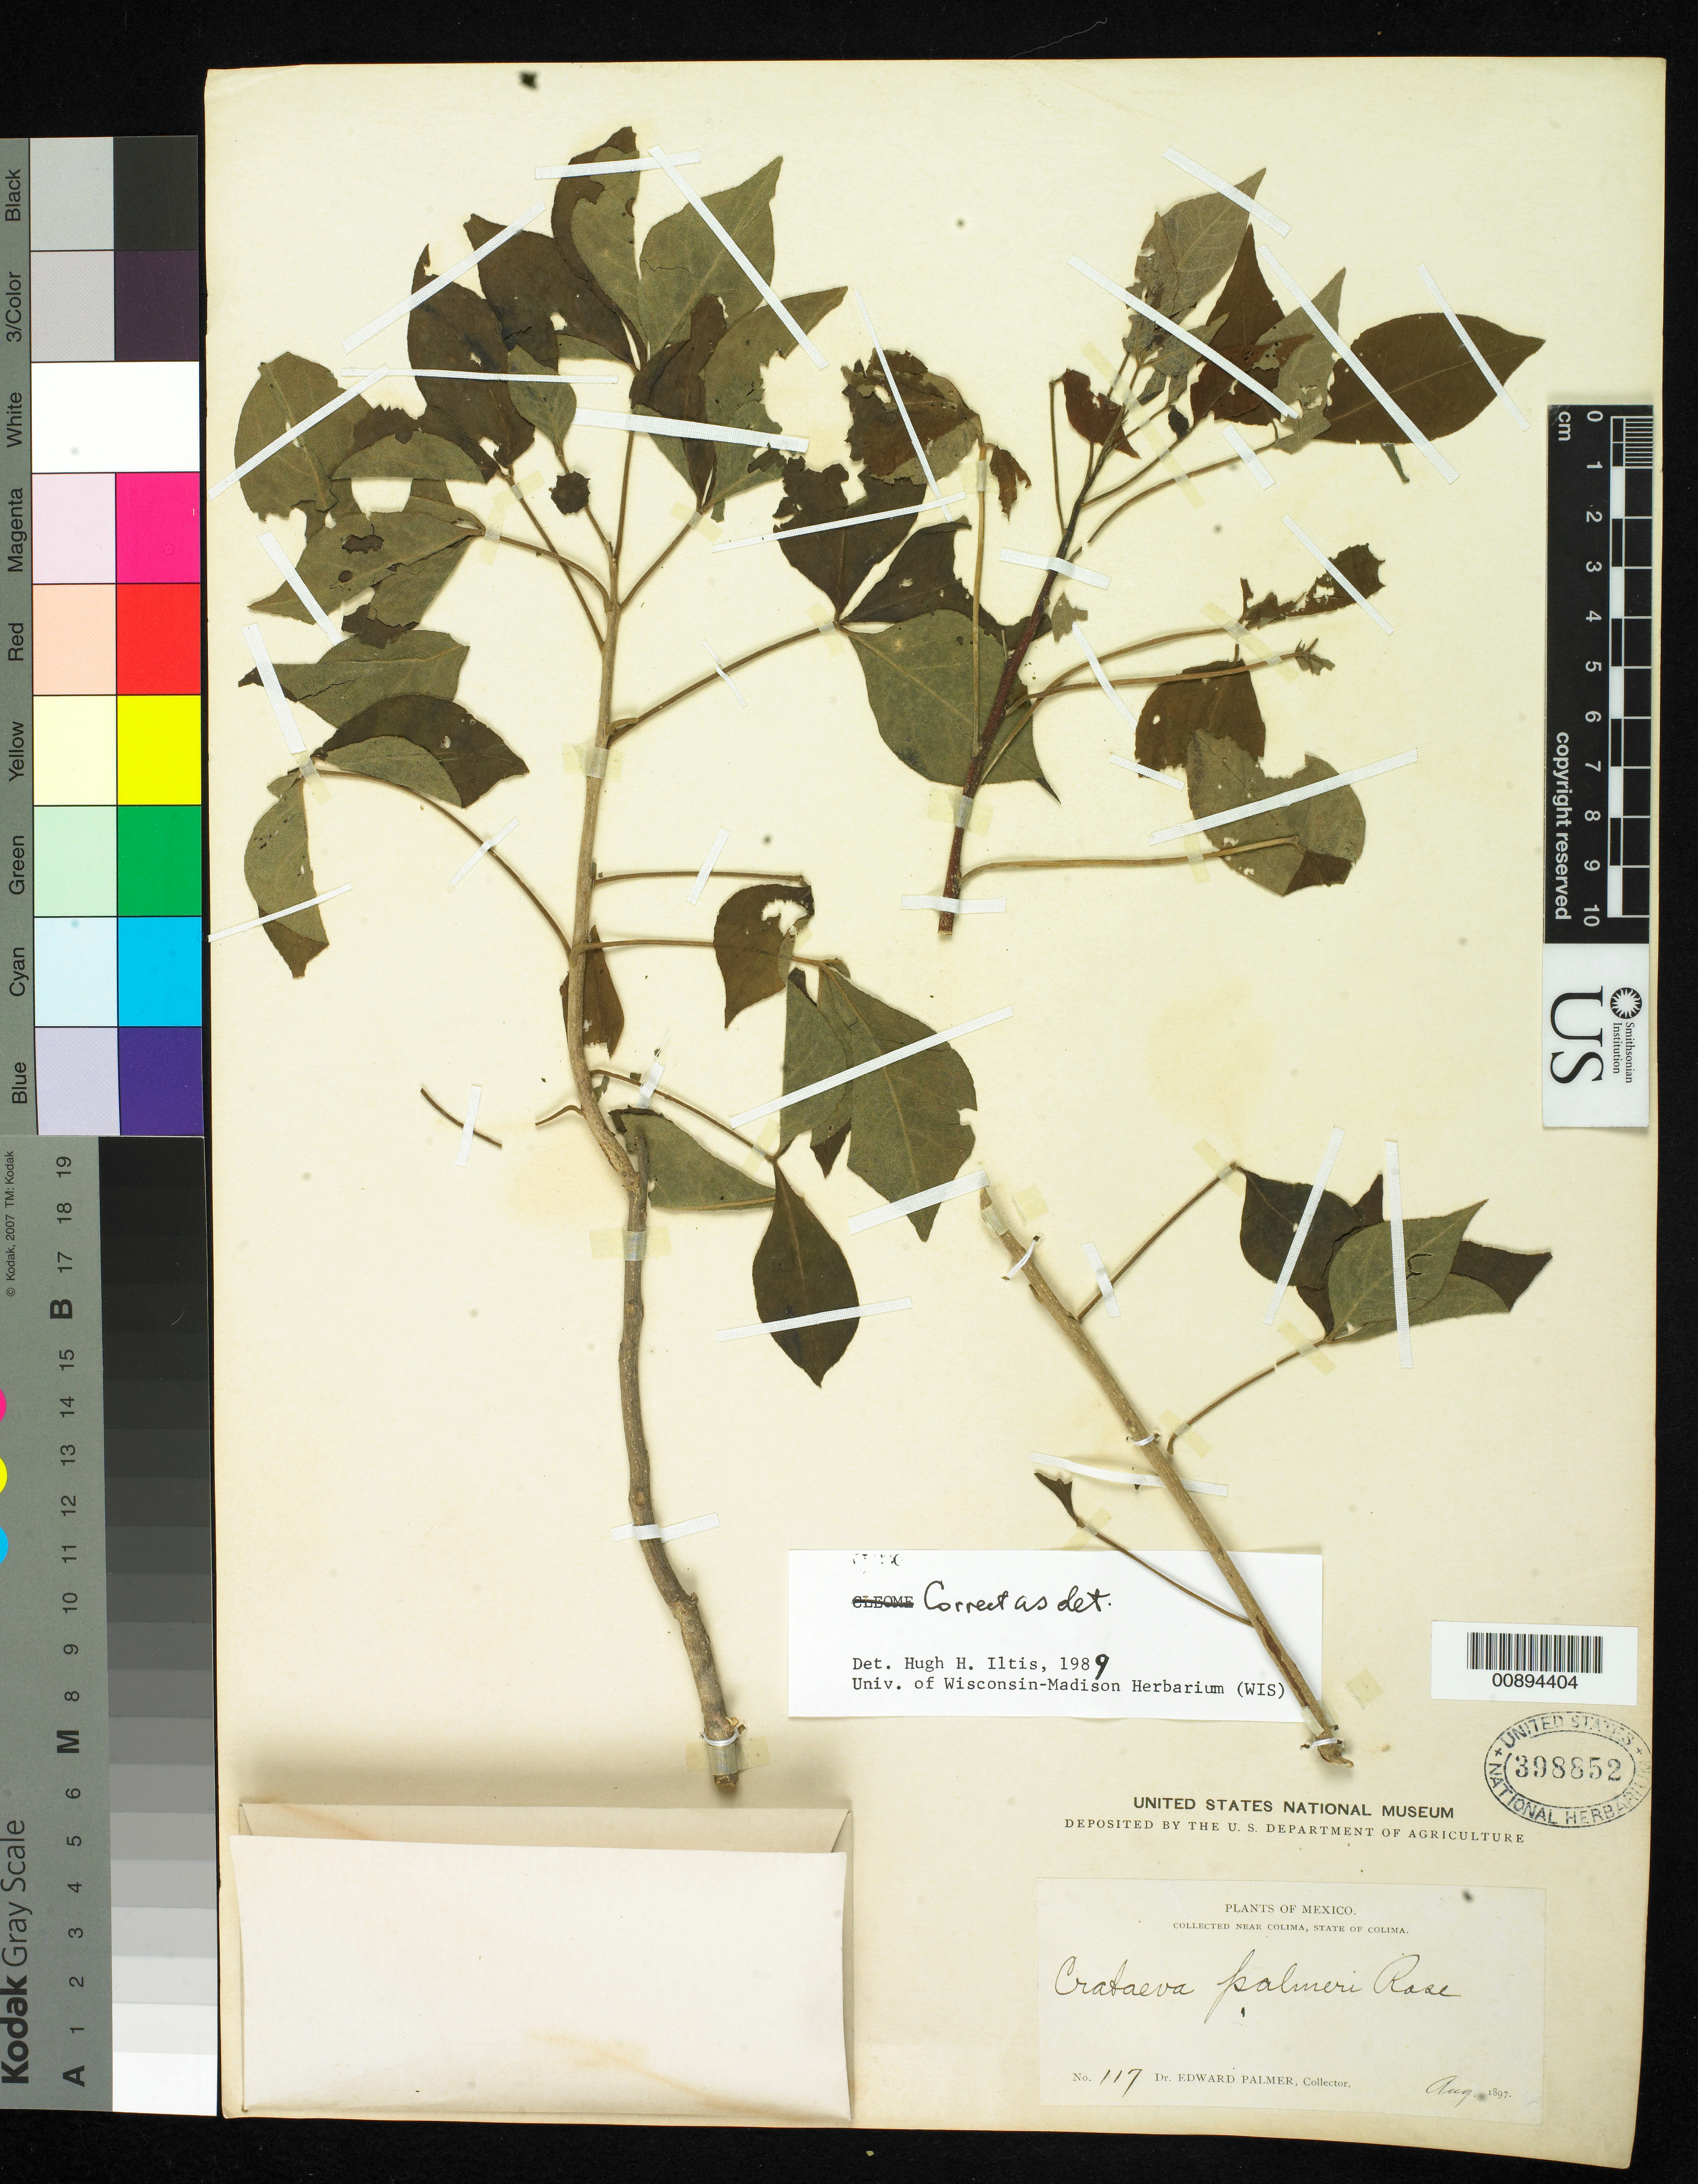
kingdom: Plantae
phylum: Tracheophyta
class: Magnoliopsida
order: Brassicales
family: Capparaceae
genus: Crateva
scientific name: Crateva palmeri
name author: Rose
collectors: E. Palmer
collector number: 117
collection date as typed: Aug 1897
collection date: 1897-08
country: Mexico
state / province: Colima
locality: Near Colima, Colima.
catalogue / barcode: US 398852